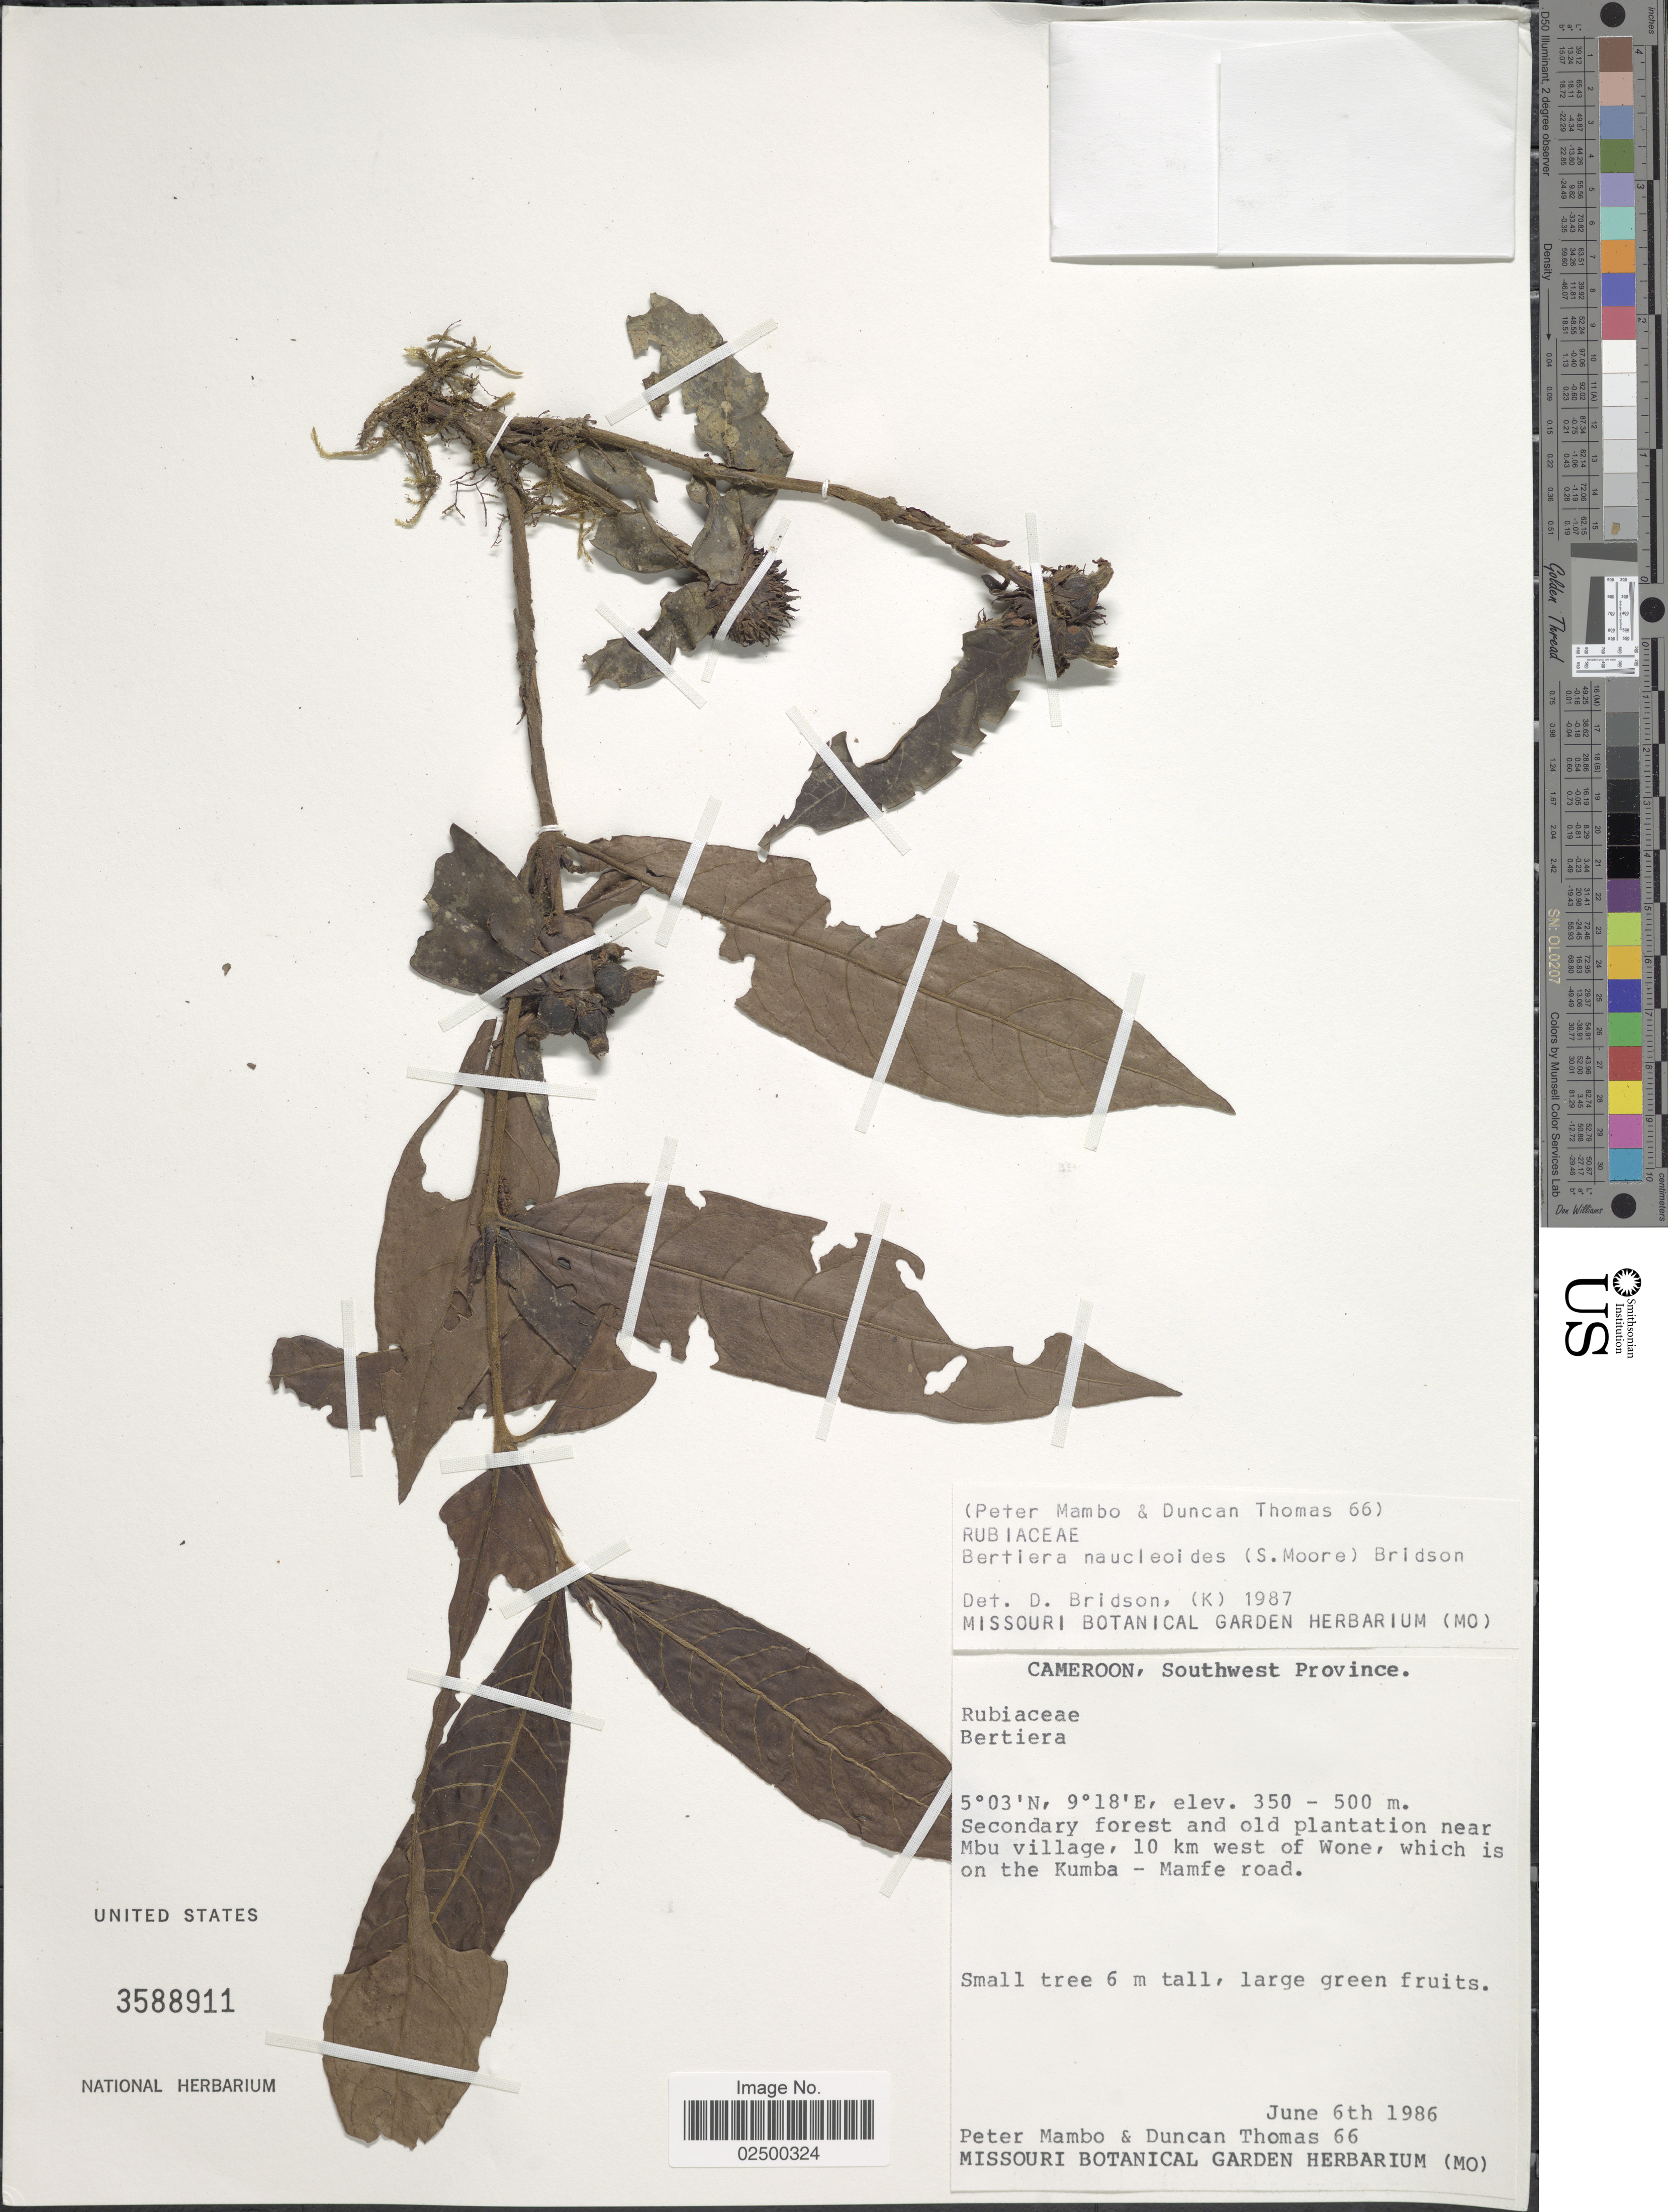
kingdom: Plantae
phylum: Tracheophyta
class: Magnoliopsida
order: Gentianales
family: Rubiaceae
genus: Bertiera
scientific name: Bertiera laxa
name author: Benth.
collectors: P. Mambo & D. W. Thomas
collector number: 66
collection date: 1986-06-06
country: Cameroon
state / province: Sud-Ouest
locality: Southwest Province, secondary forest and old plantation near Mbu village, 10 km west of Wone, which is on the Kumba-Mamfe road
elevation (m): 350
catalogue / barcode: US 3588911